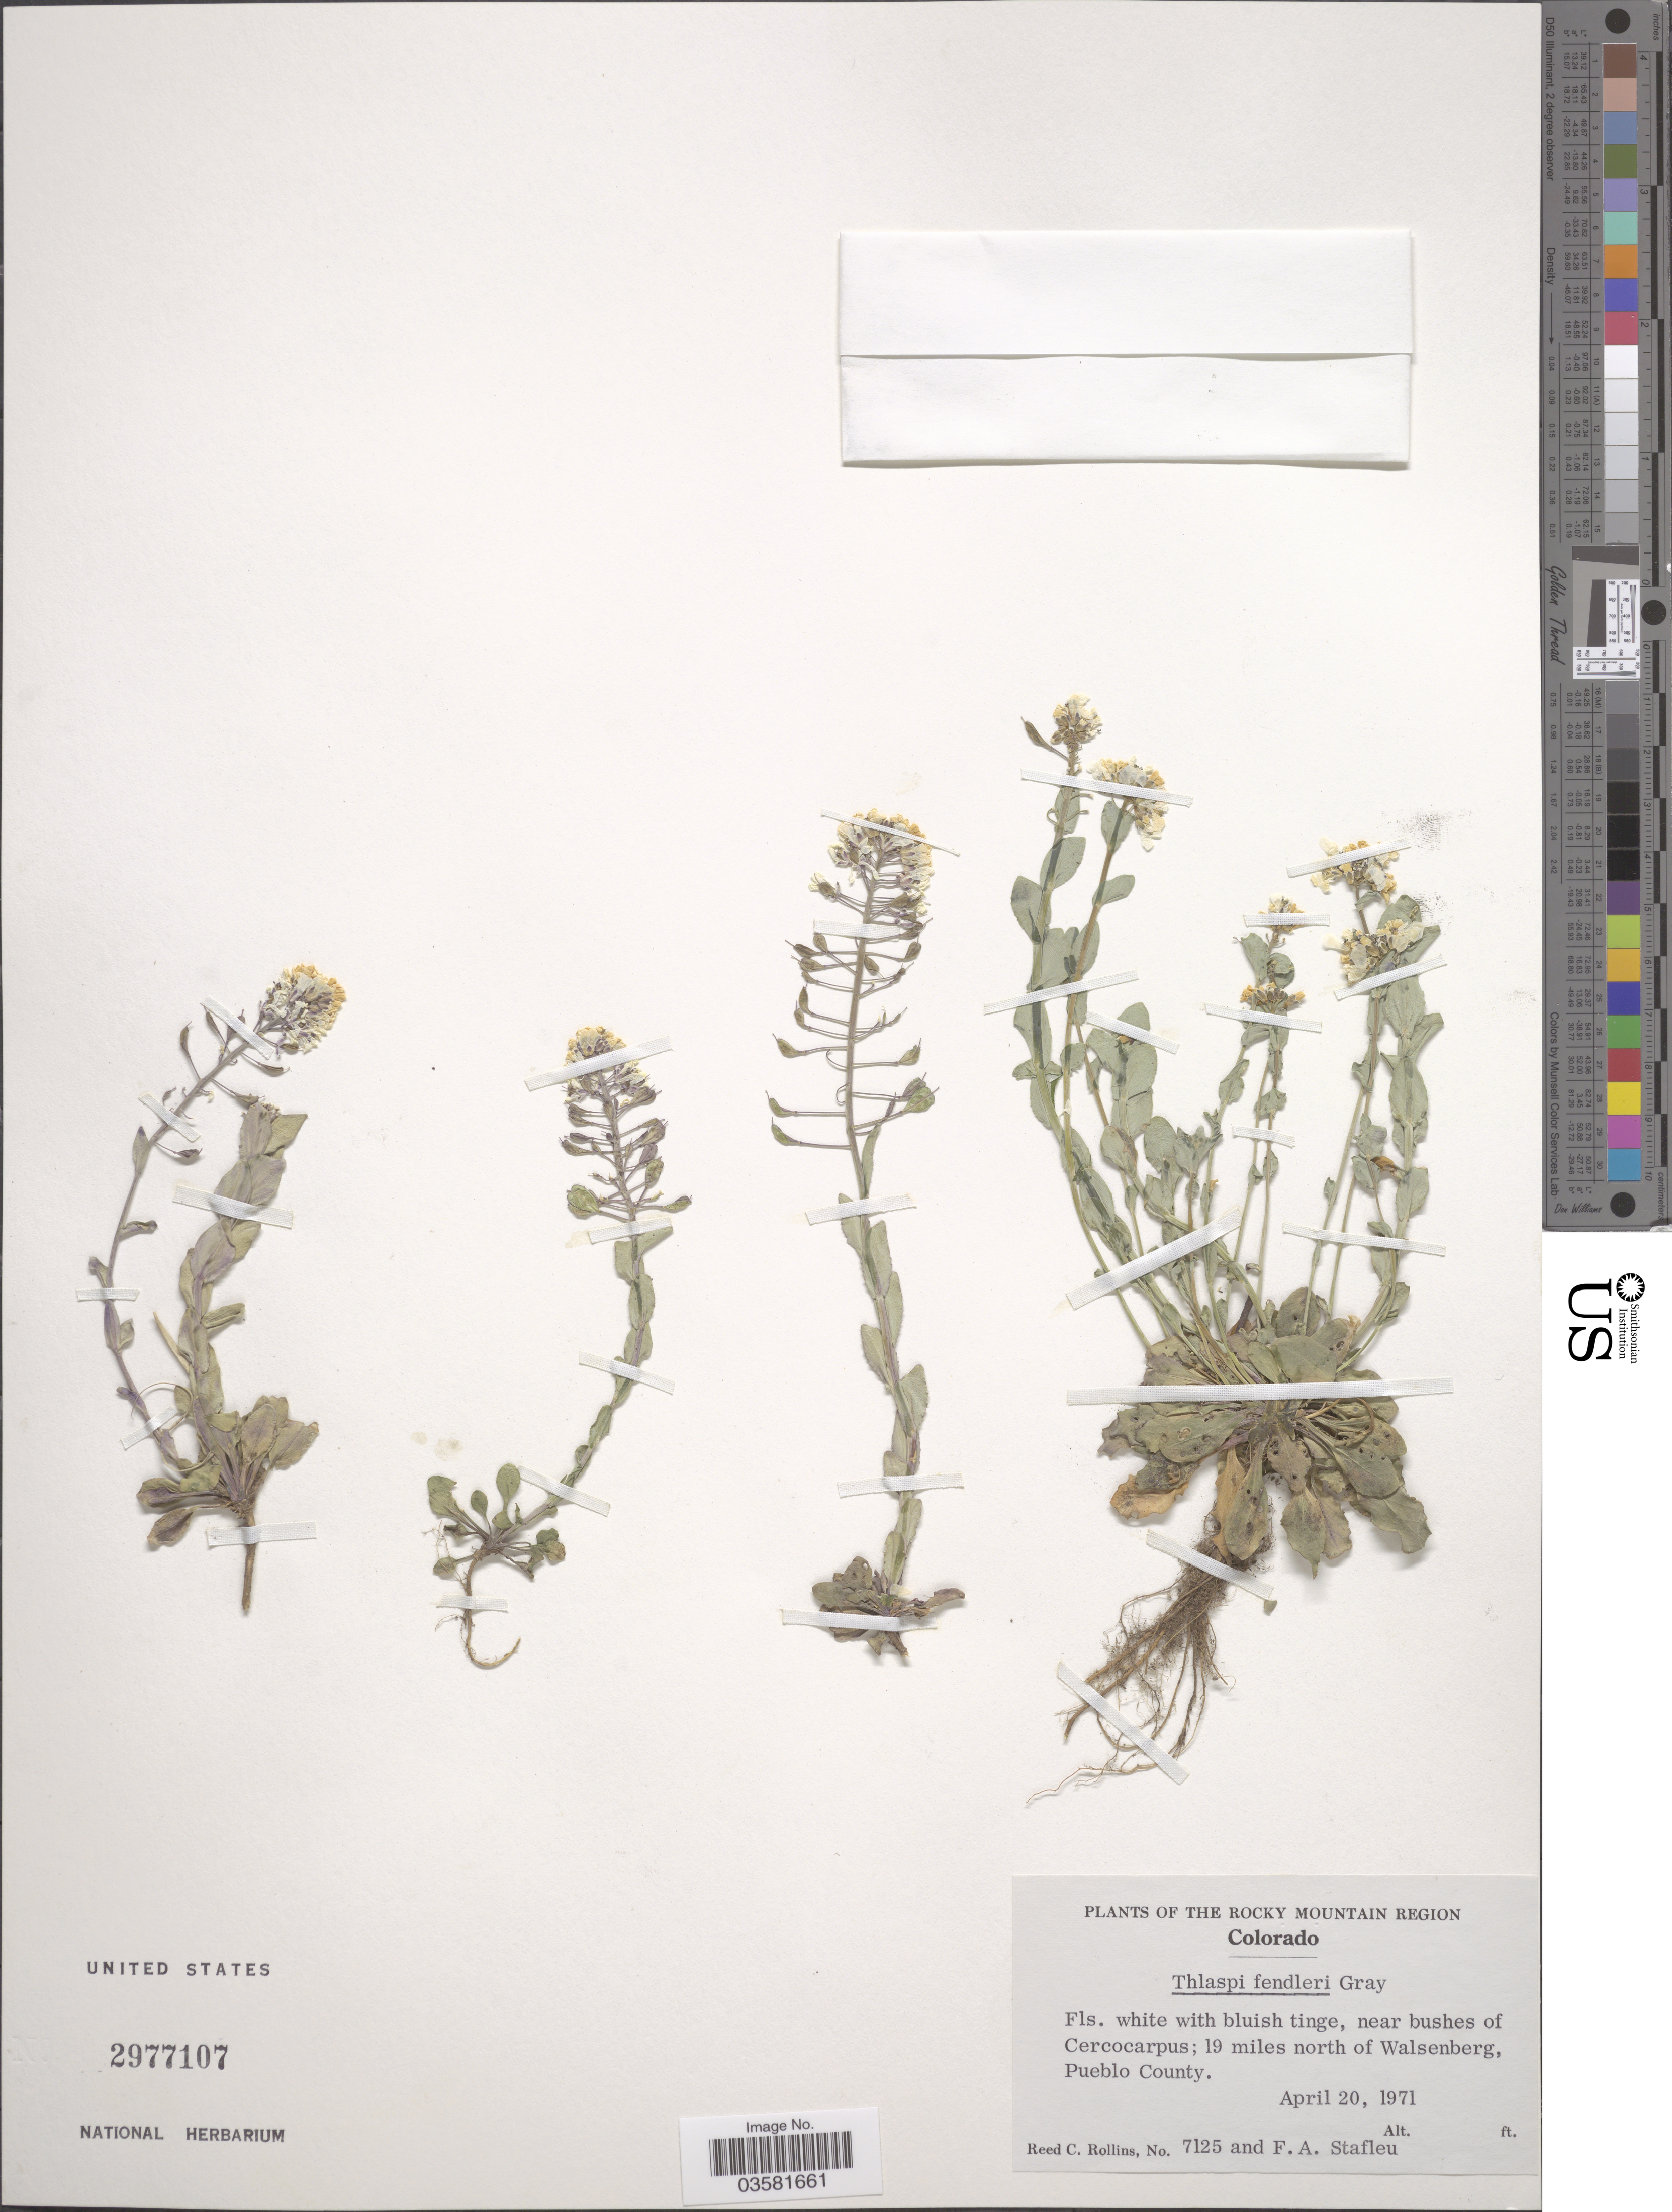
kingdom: Plantae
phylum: Tracheophyta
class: Magnoliopsida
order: Brassicales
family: Brassicaceae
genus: Thlaspi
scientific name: Thlaspi montanum var. fendleri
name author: (A. Gray) P.K. Holmgren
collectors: R. C. Rollins & F. A. Stafleu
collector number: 7125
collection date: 1971-04-20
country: United States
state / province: Colorado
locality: The Rocky Mountain Region. 19 miles north of Walsenberg, Pueblo County.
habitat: near bushes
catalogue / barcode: US 2977107